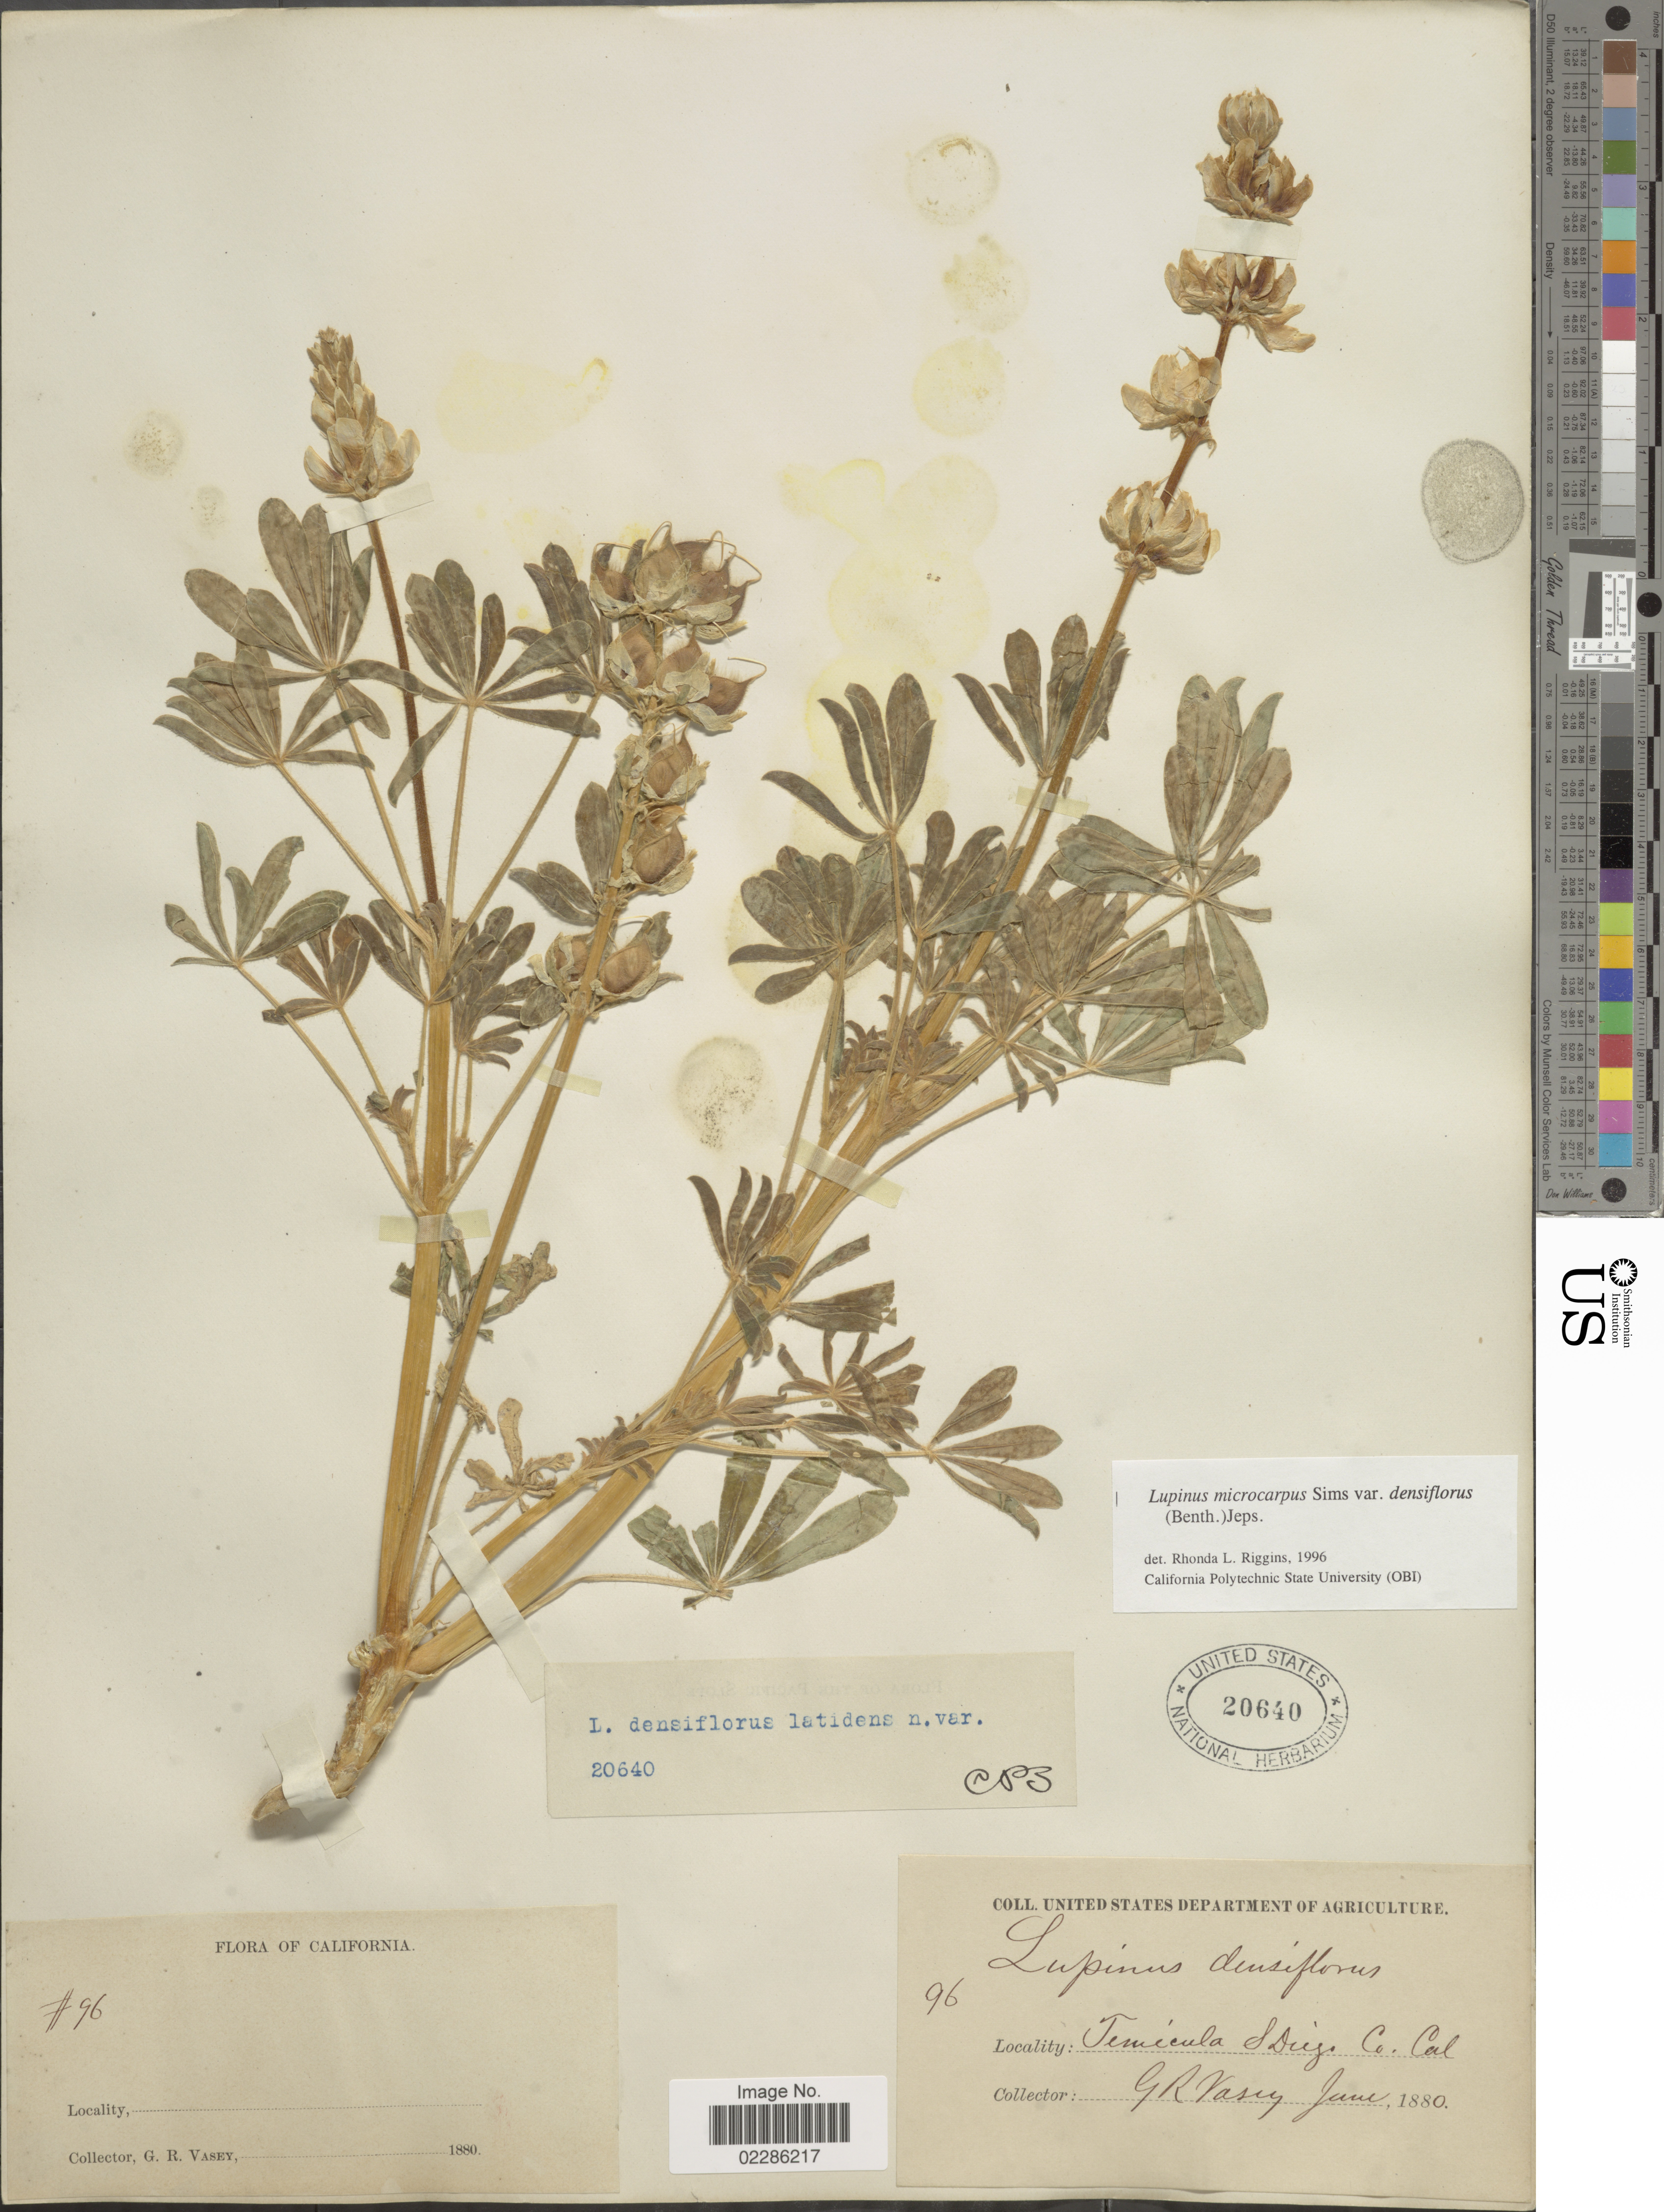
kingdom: Plantae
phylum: Tracheophyta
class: Magnoliopsida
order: Fabales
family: Fabaceae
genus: Lupinus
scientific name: Lupinus microcarpus var. densiflorus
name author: (Benth.) Jeps.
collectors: G. R. Vasey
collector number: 96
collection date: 1880-06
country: United States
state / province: California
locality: Temicula S Diego Co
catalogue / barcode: US 20640